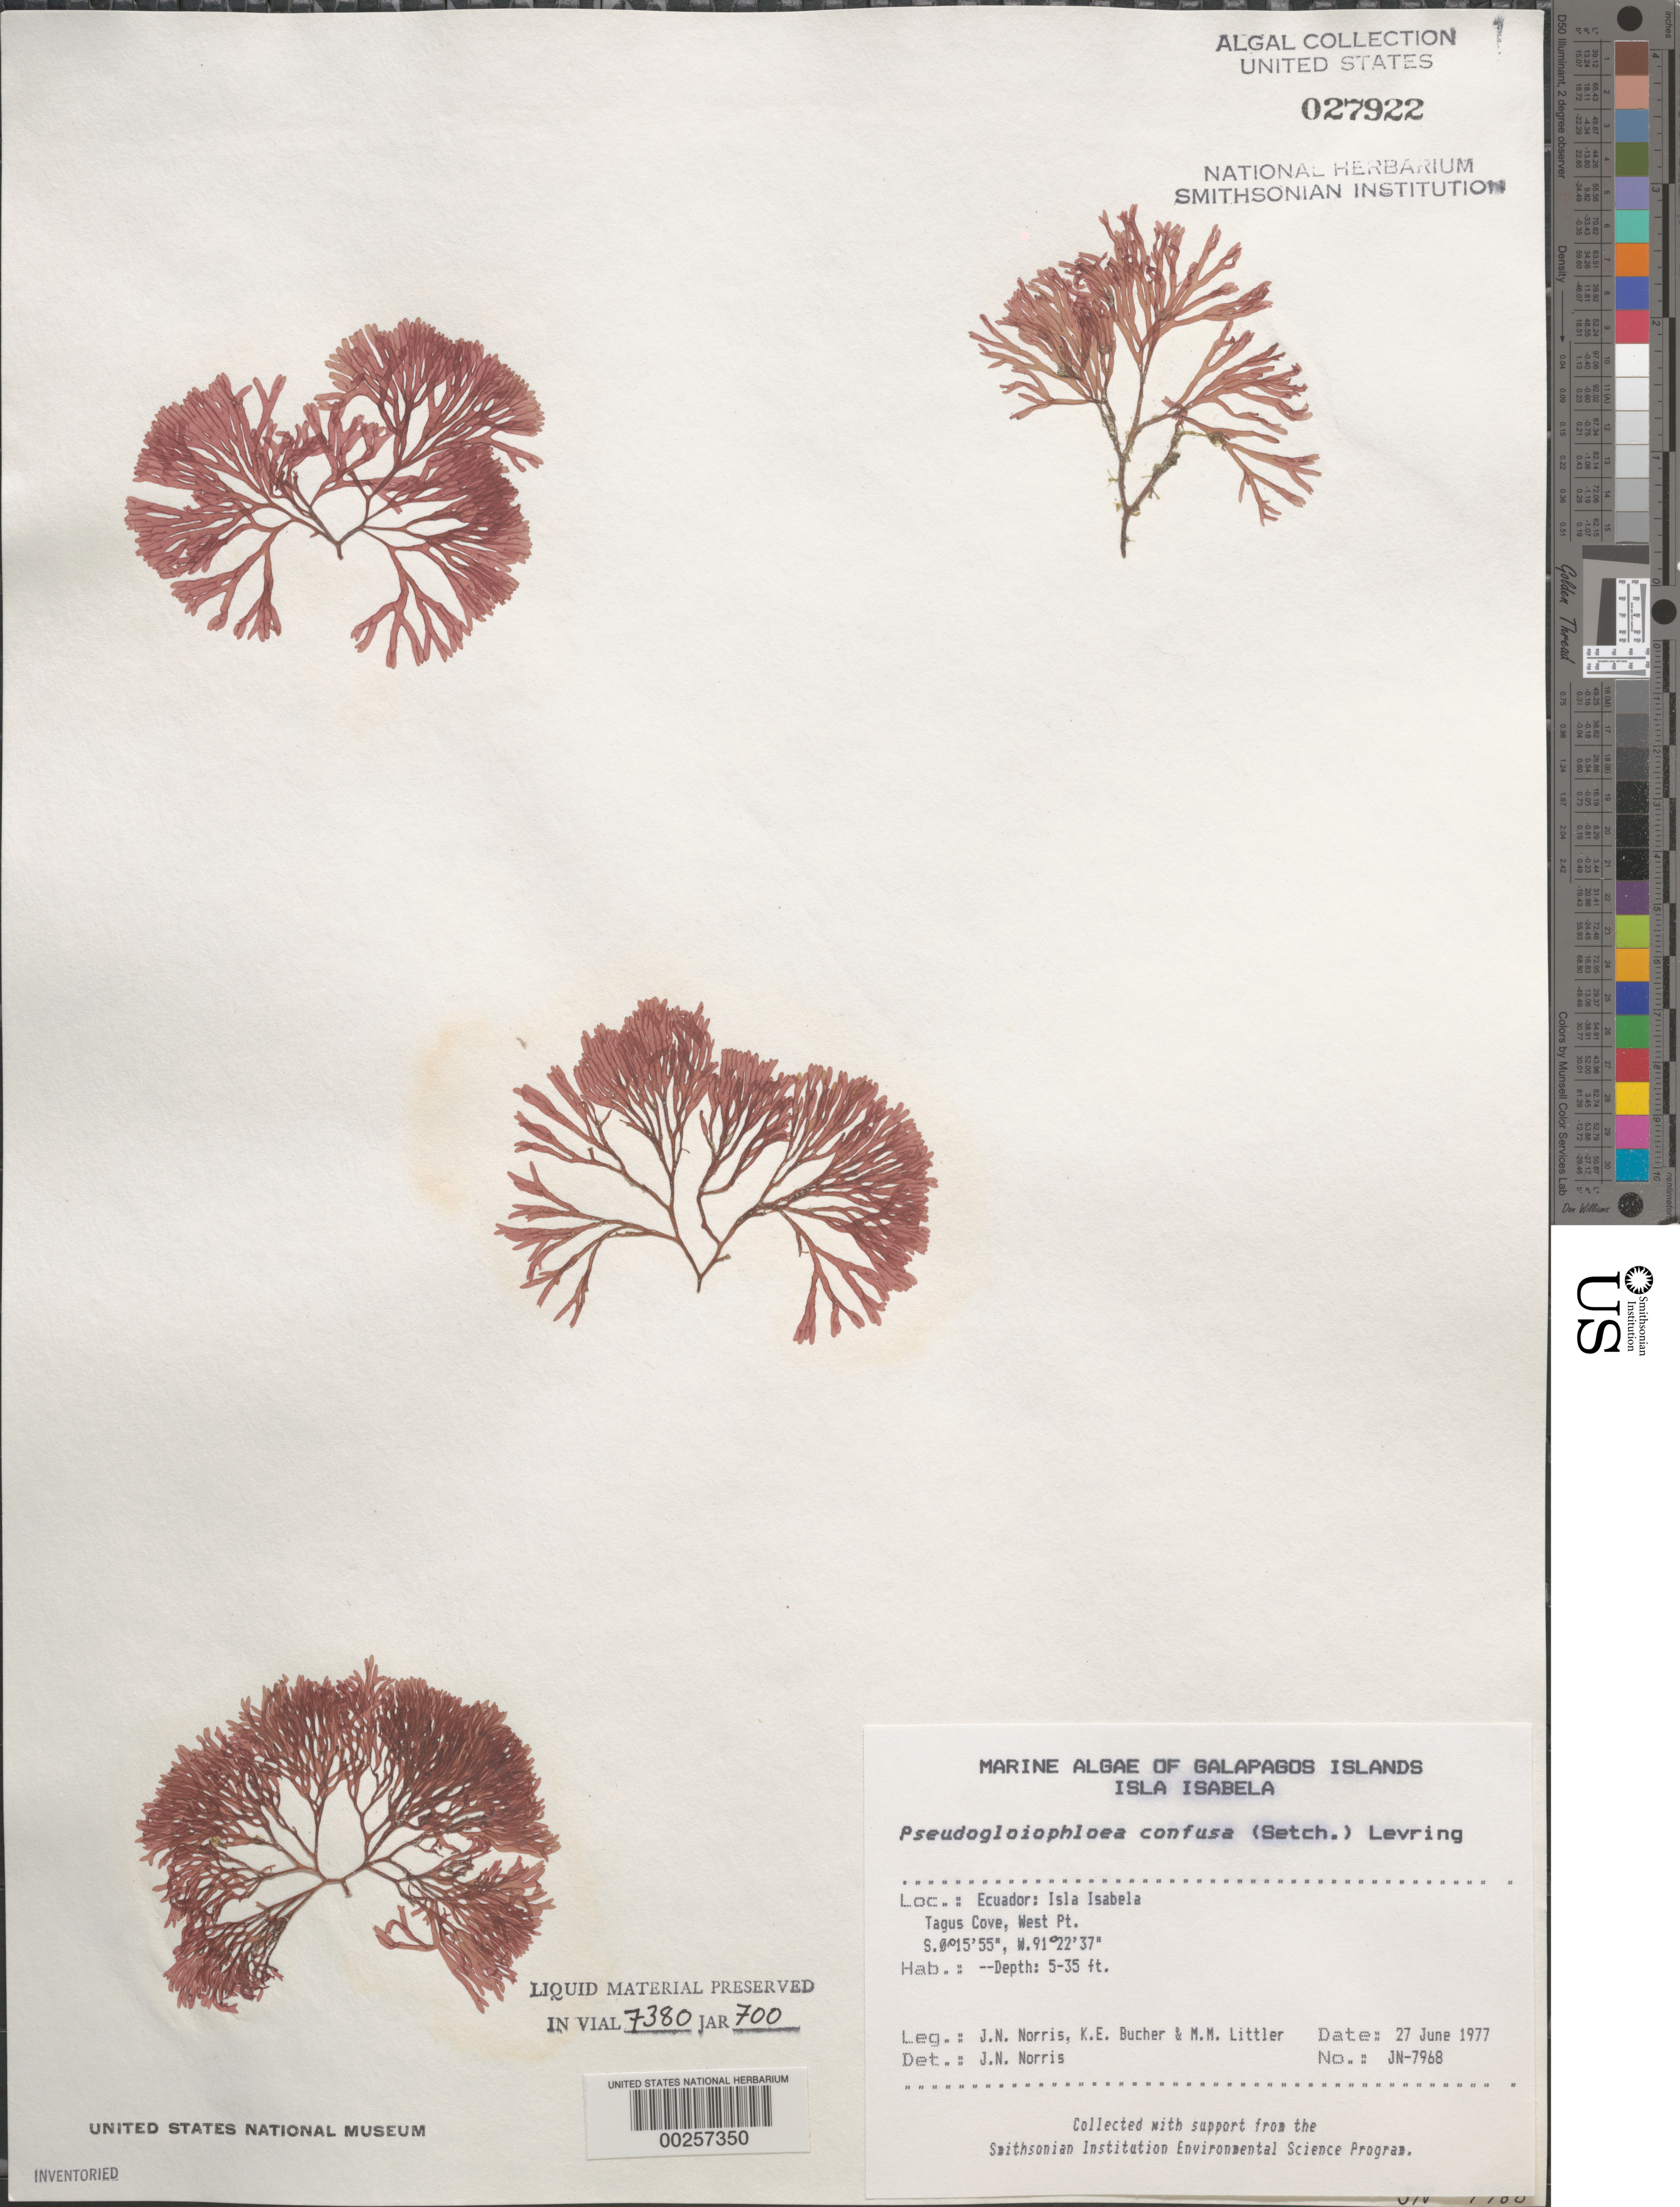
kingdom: Plantae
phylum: Rhodophyta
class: Florideophyceae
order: Nemaliales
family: Scinaiaceae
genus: Scinaia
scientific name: Scinaia confusa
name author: (Setch.) Huisman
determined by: Algae name updating Project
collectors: J. N. Norris, K. E. Bucher & M. M. Littler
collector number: JN-7968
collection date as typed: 27 Jun 1977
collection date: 1977-06-27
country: Ecuador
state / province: Colón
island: Isabela [Albemarle]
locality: Tagus Cove, West Point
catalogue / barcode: US 27922